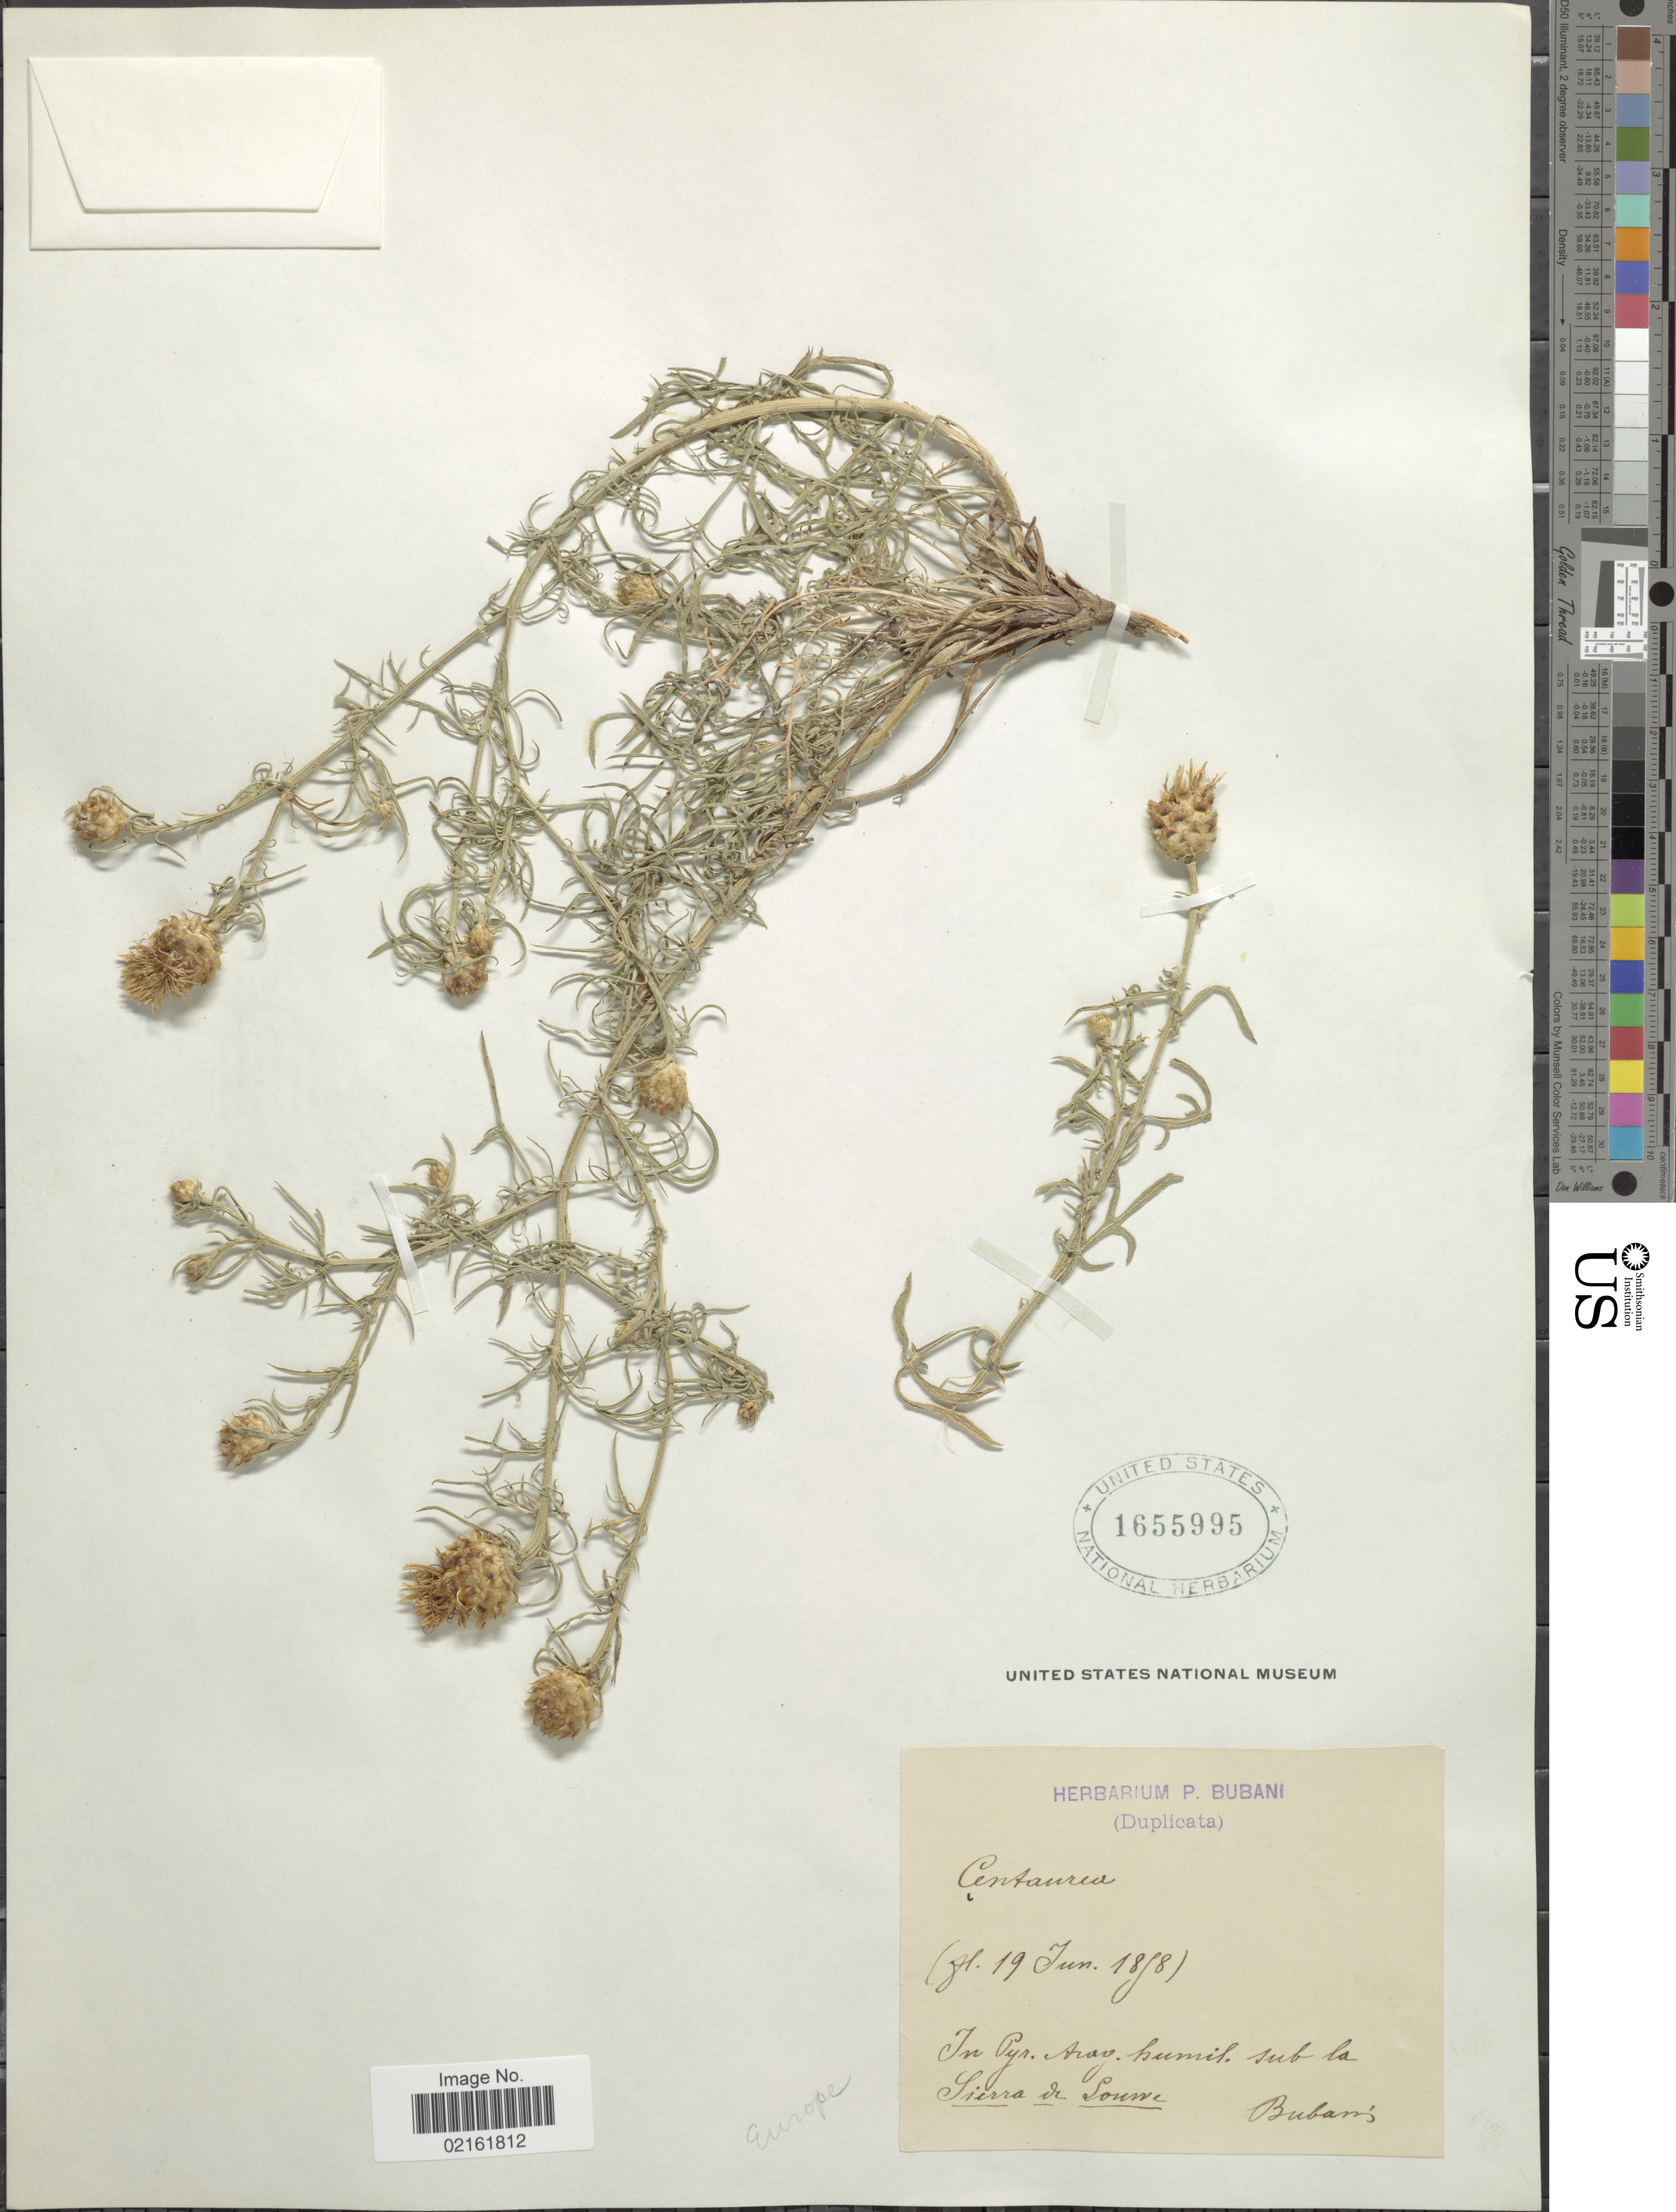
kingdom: Plantae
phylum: Tracheophyta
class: Magnoliopsida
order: Asterales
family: Asteraceae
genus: Centaurea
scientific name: Centaurea sp.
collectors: P. Bubani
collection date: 1898-06-19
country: Spain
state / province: Aragon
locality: In Pyr. Arag. humil. sub la Sierra de Loarre.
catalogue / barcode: US 1655995